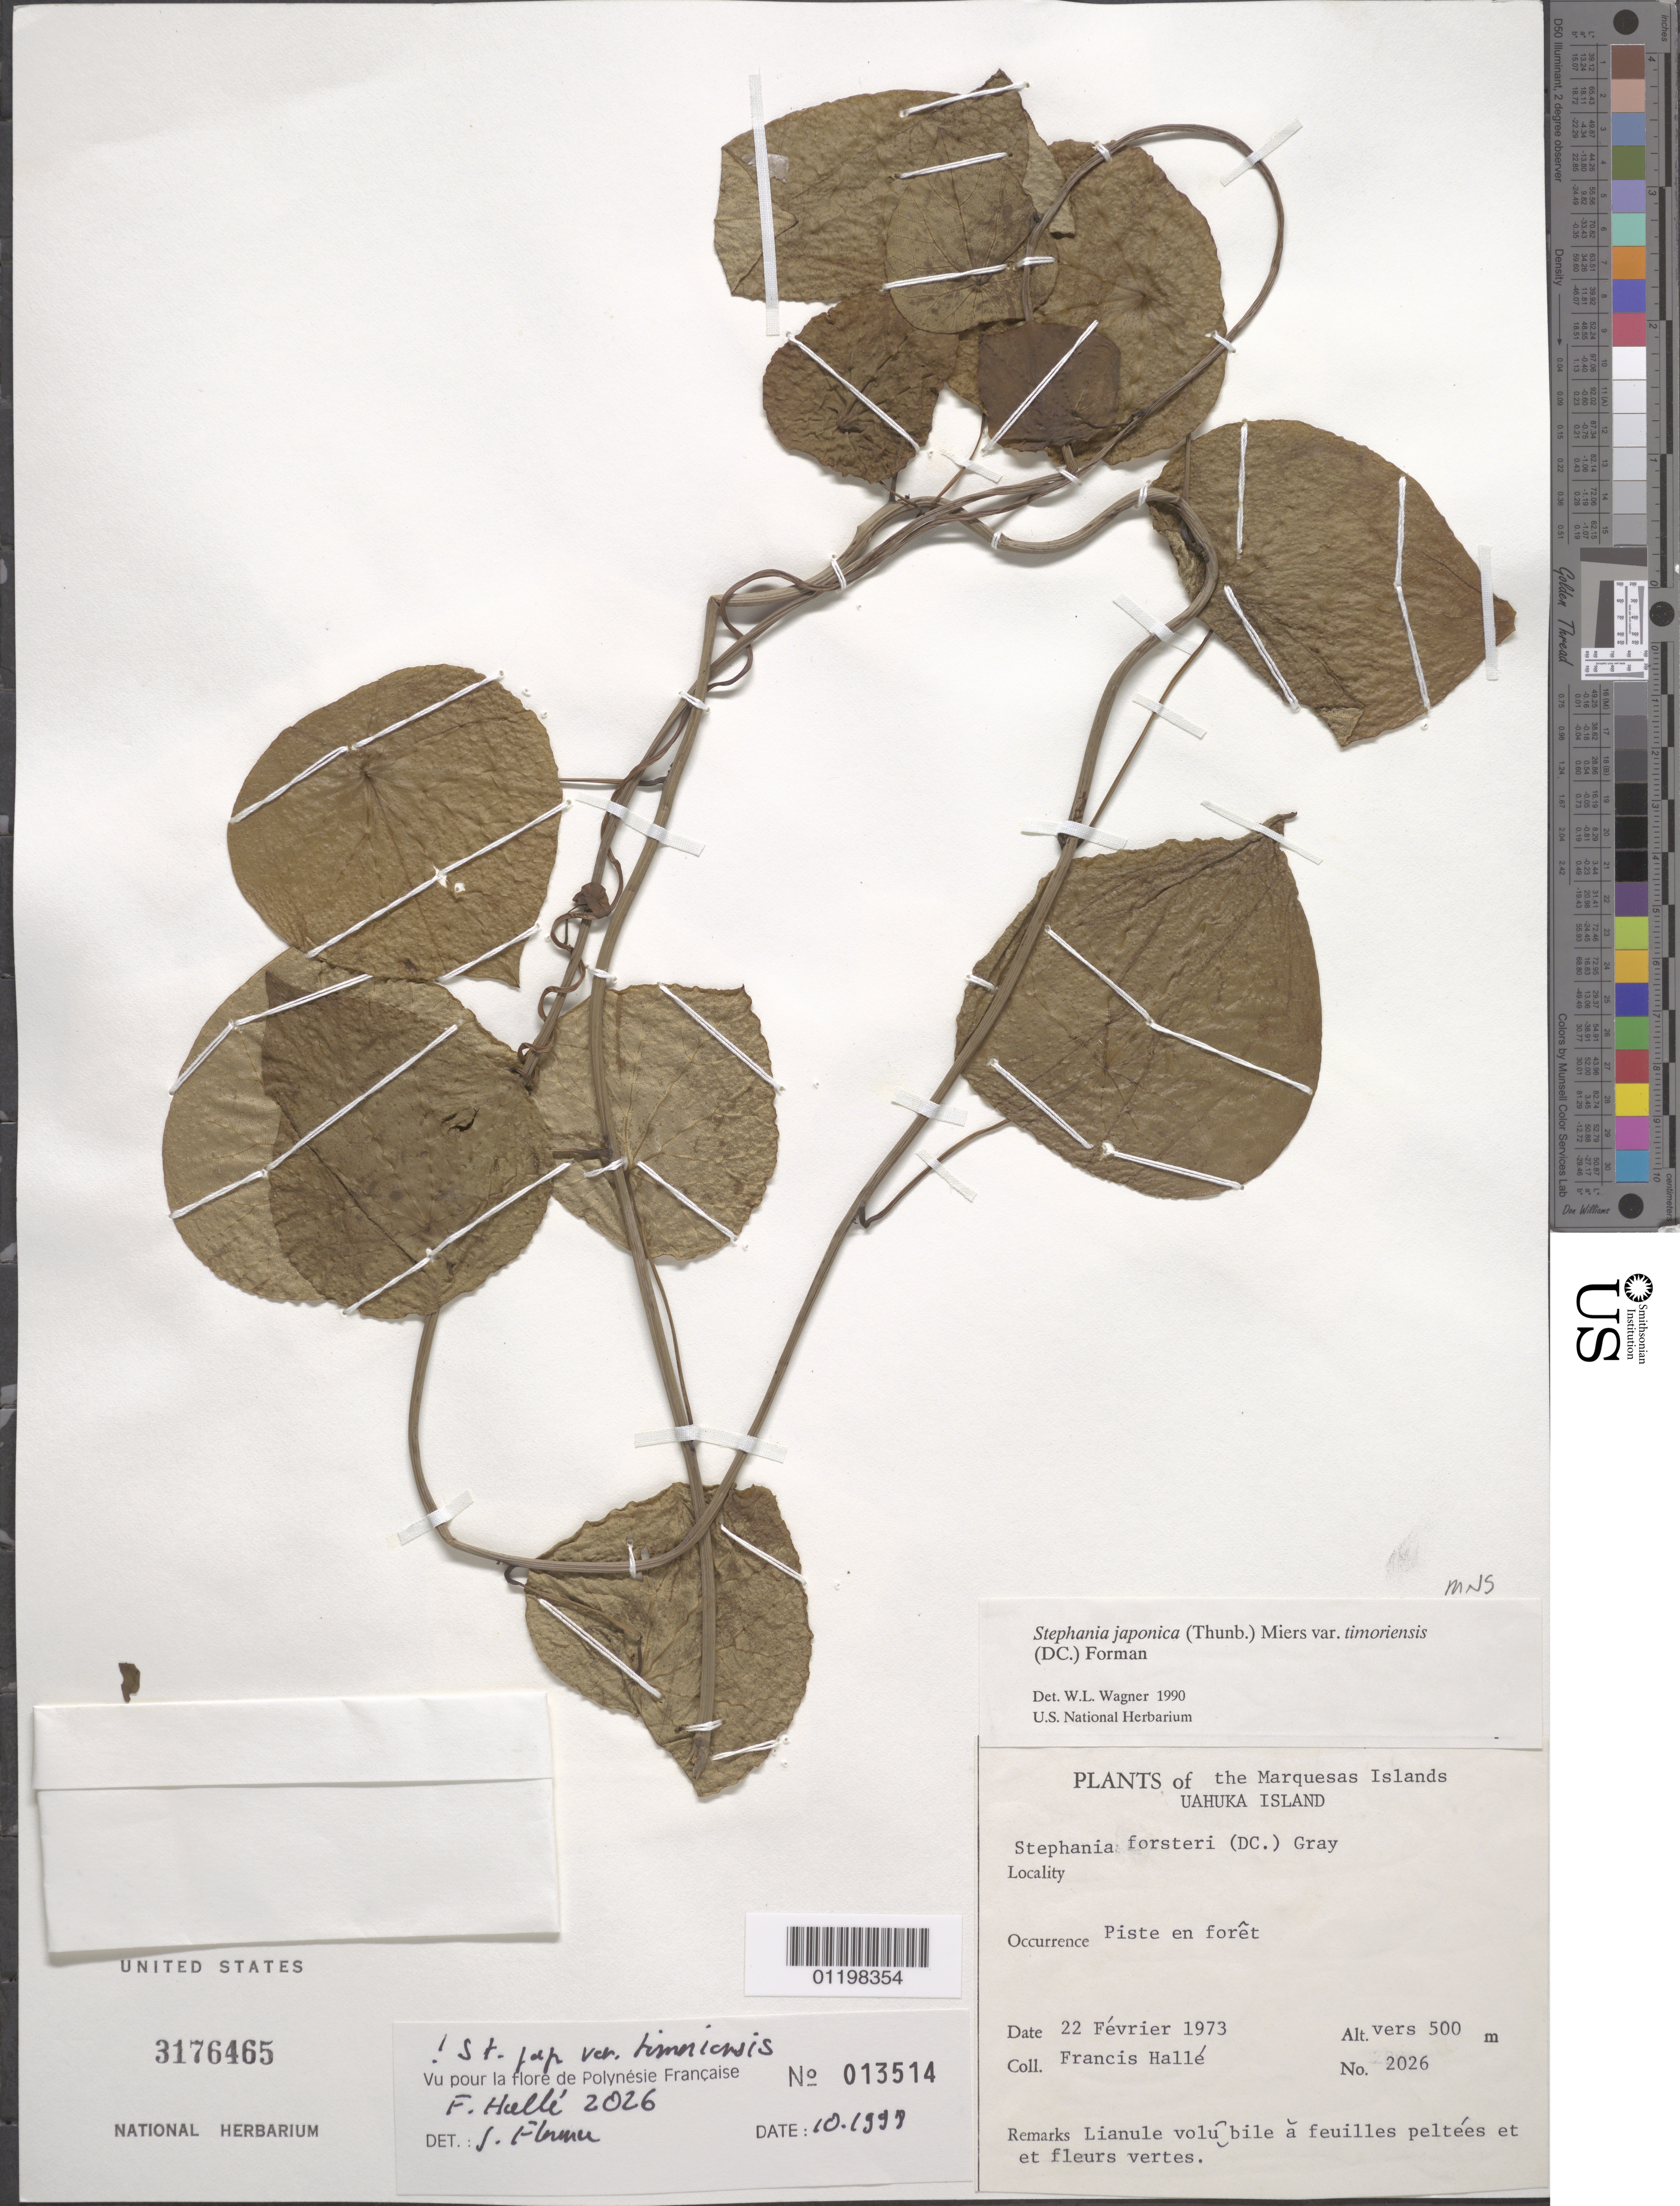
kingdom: Plantae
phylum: Tracheophyta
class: Magnoliopsida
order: Ranunculales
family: Menispermaceae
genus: Stephania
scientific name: Stephania japonica var. timoriensis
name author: (DC.) Forman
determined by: Wagner, W. L., (BOT), Smithsonian Institution - National Museum of Natural History (UNITED STATES)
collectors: F. Hallé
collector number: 2026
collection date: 1973-02-22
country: French Polynesia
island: Ua Huka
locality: Piste en forêt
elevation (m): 500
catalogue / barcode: US 3176465